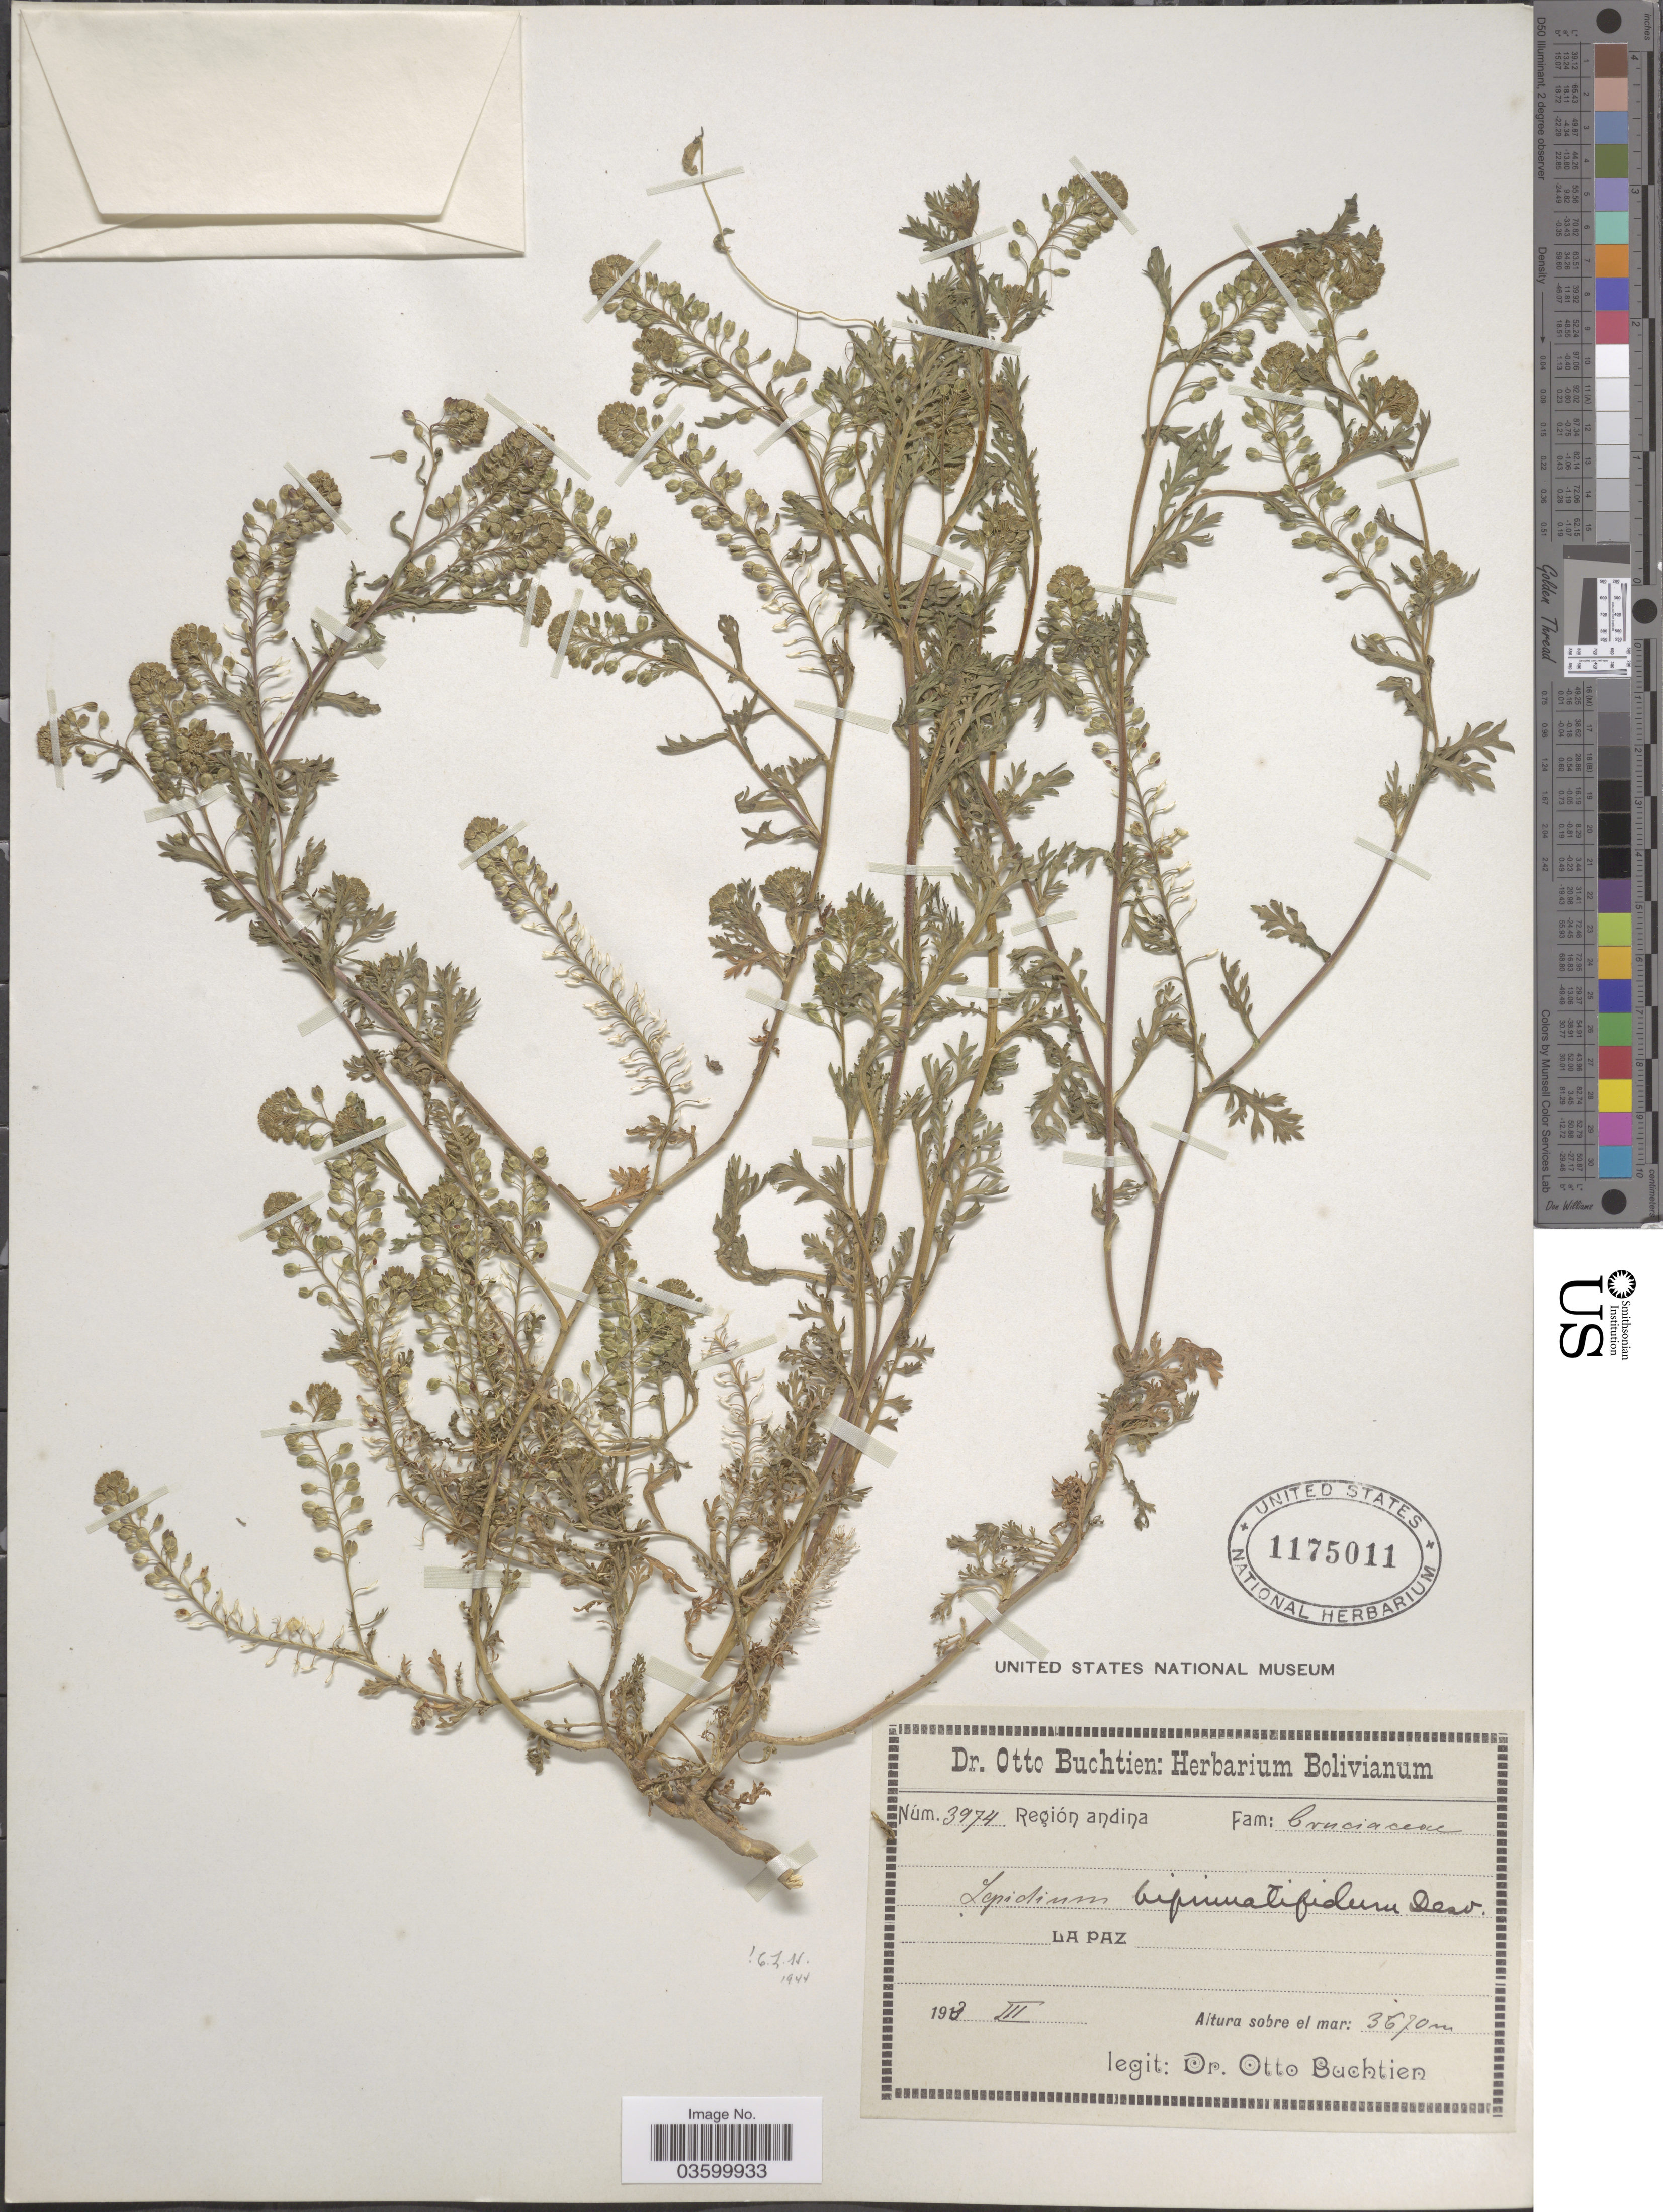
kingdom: Plantae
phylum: Tracheophyta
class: Magnoliopsida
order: Brassicales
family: Brassicaceae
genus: Lepidium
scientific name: Lepidium bipinnatifidum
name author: Desv.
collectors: O. Buchtien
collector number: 3974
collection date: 1913-03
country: Bolivia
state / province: La Paz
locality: Región andina.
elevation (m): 3670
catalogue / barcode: US 1175011